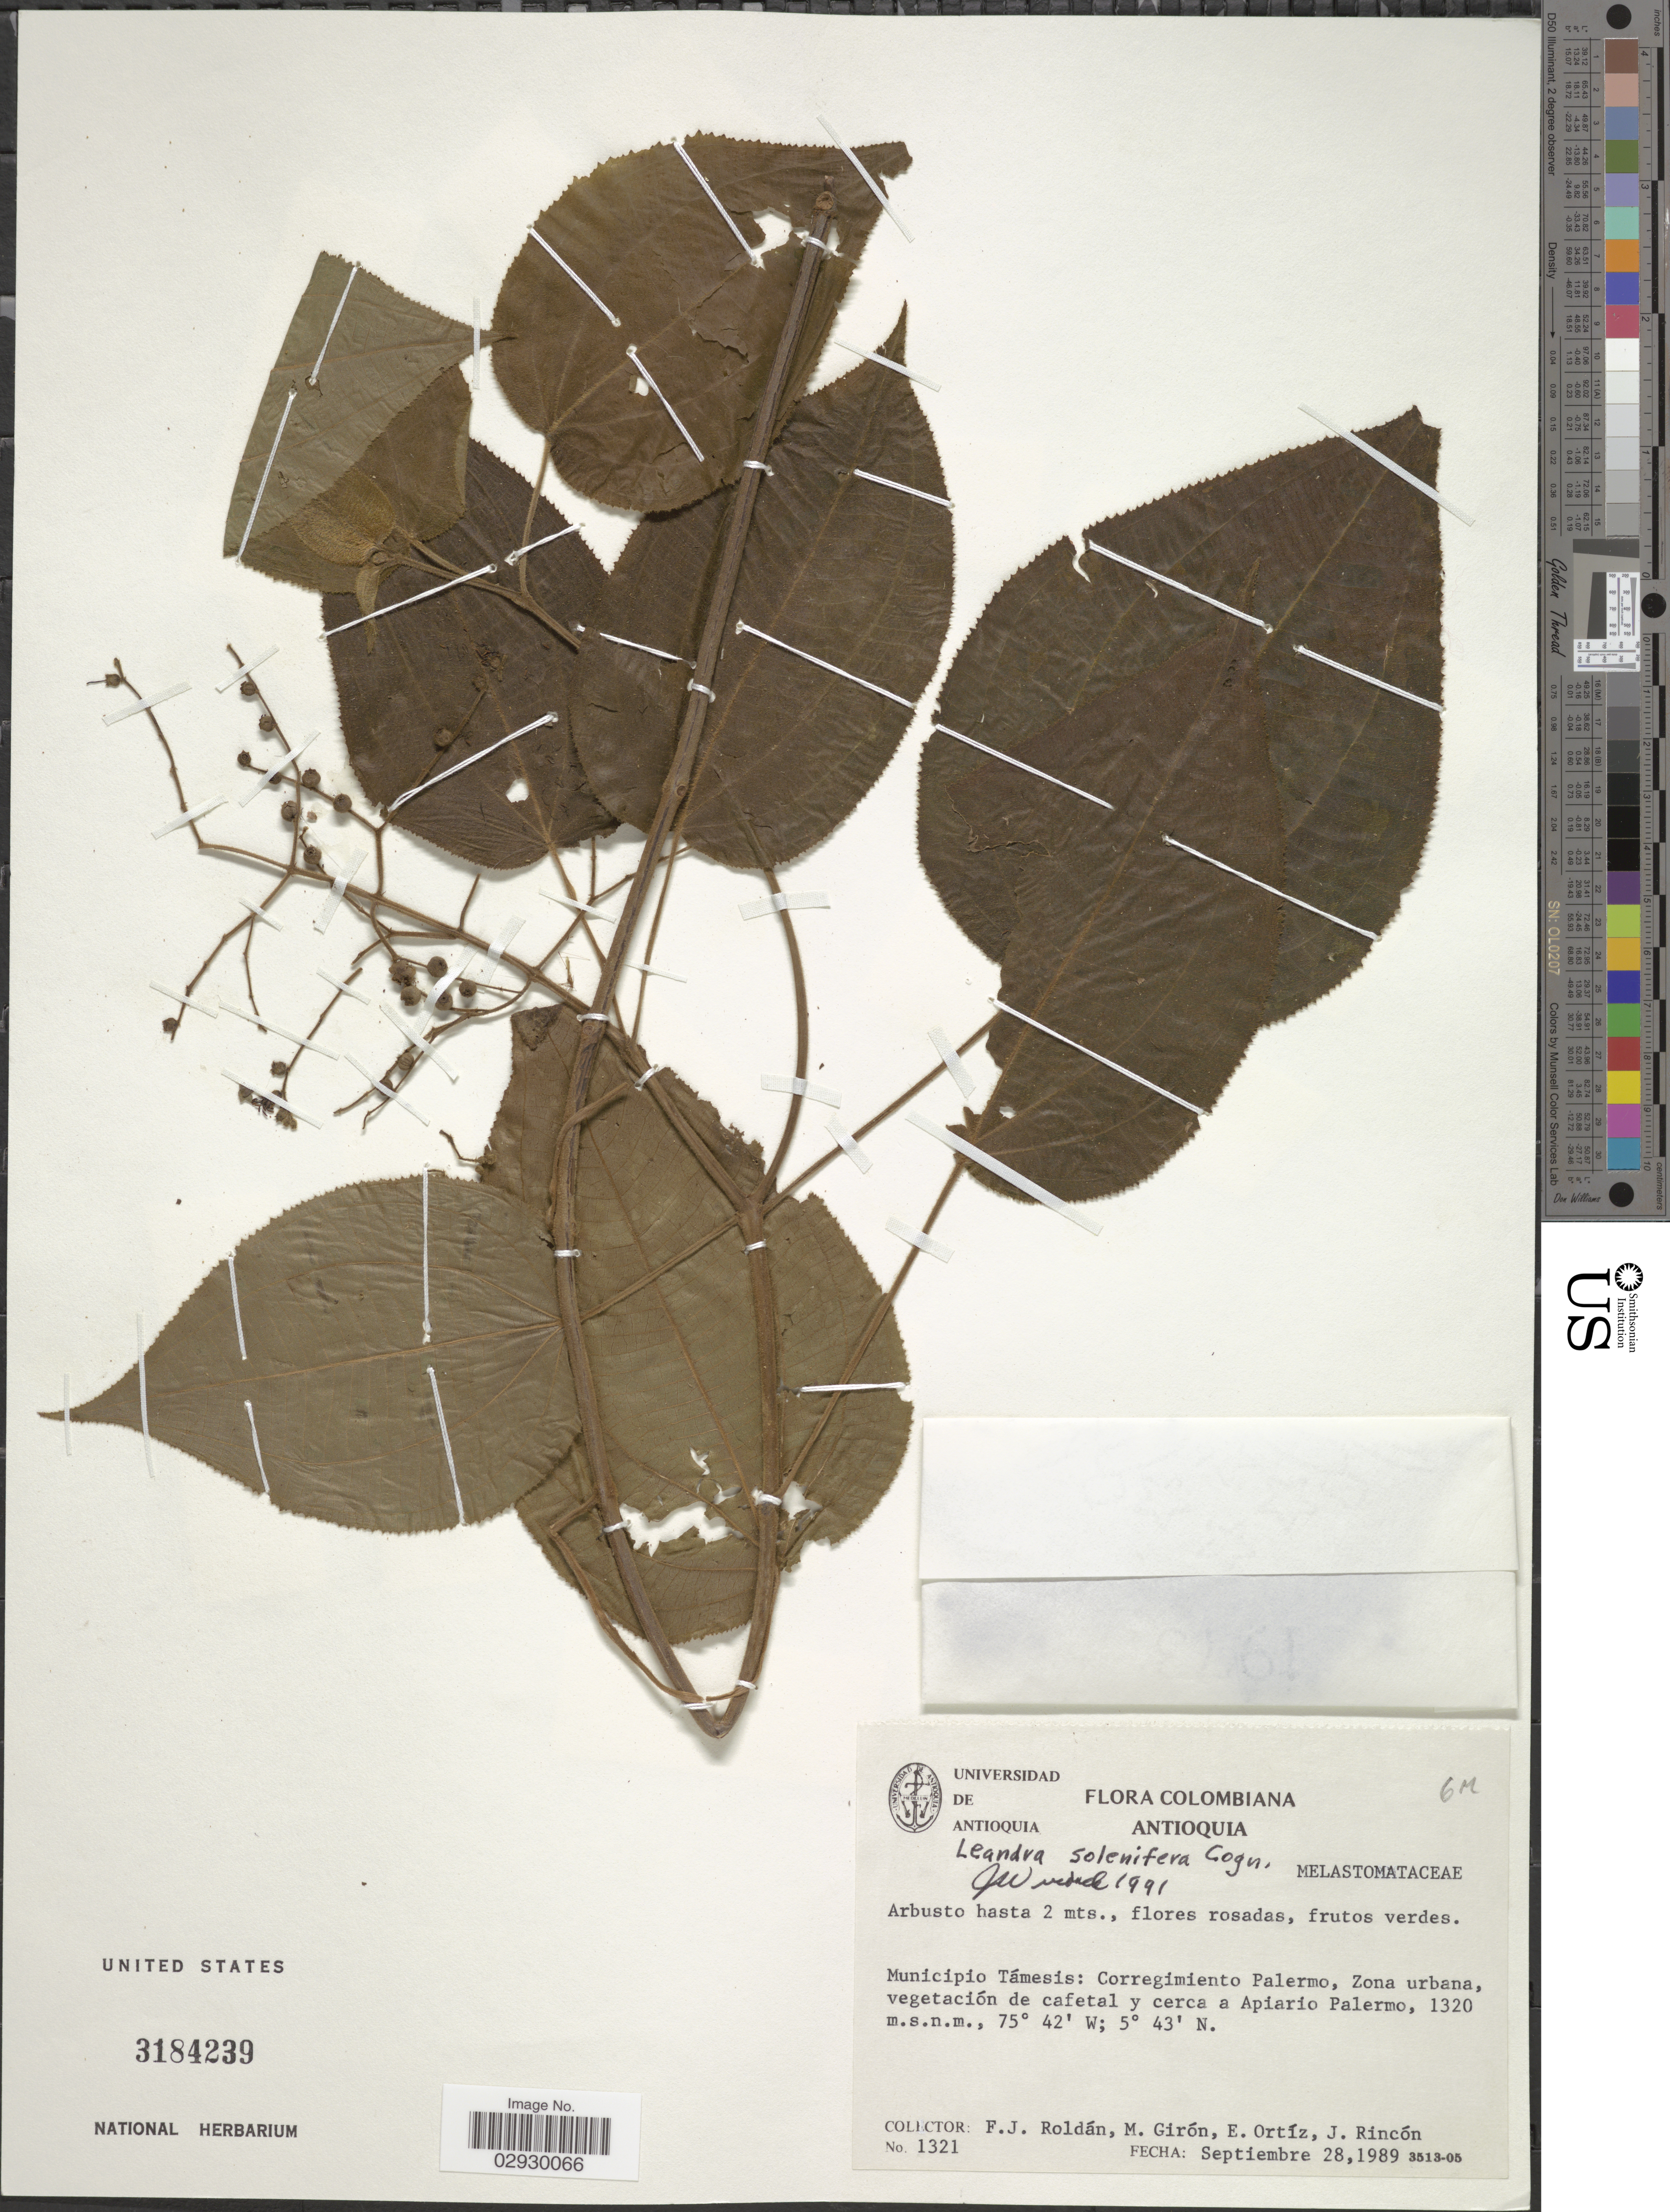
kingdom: Plantae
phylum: Tracheophyta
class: Magnoliopsida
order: Myrtales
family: Melastomataceae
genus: Leandra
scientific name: Leandra solenifera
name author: Cogn.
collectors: F. J. Roldán, M. Girón, E. Ortíz & J. Rincón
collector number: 1321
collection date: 1989-09-28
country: Colombia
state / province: Antioquia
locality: Municipio Támesis: Corregimiento Palermo, Zona urbana, vegetación de cafetal y cerca a Apiario Palermo.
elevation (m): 1320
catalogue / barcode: US 3184239